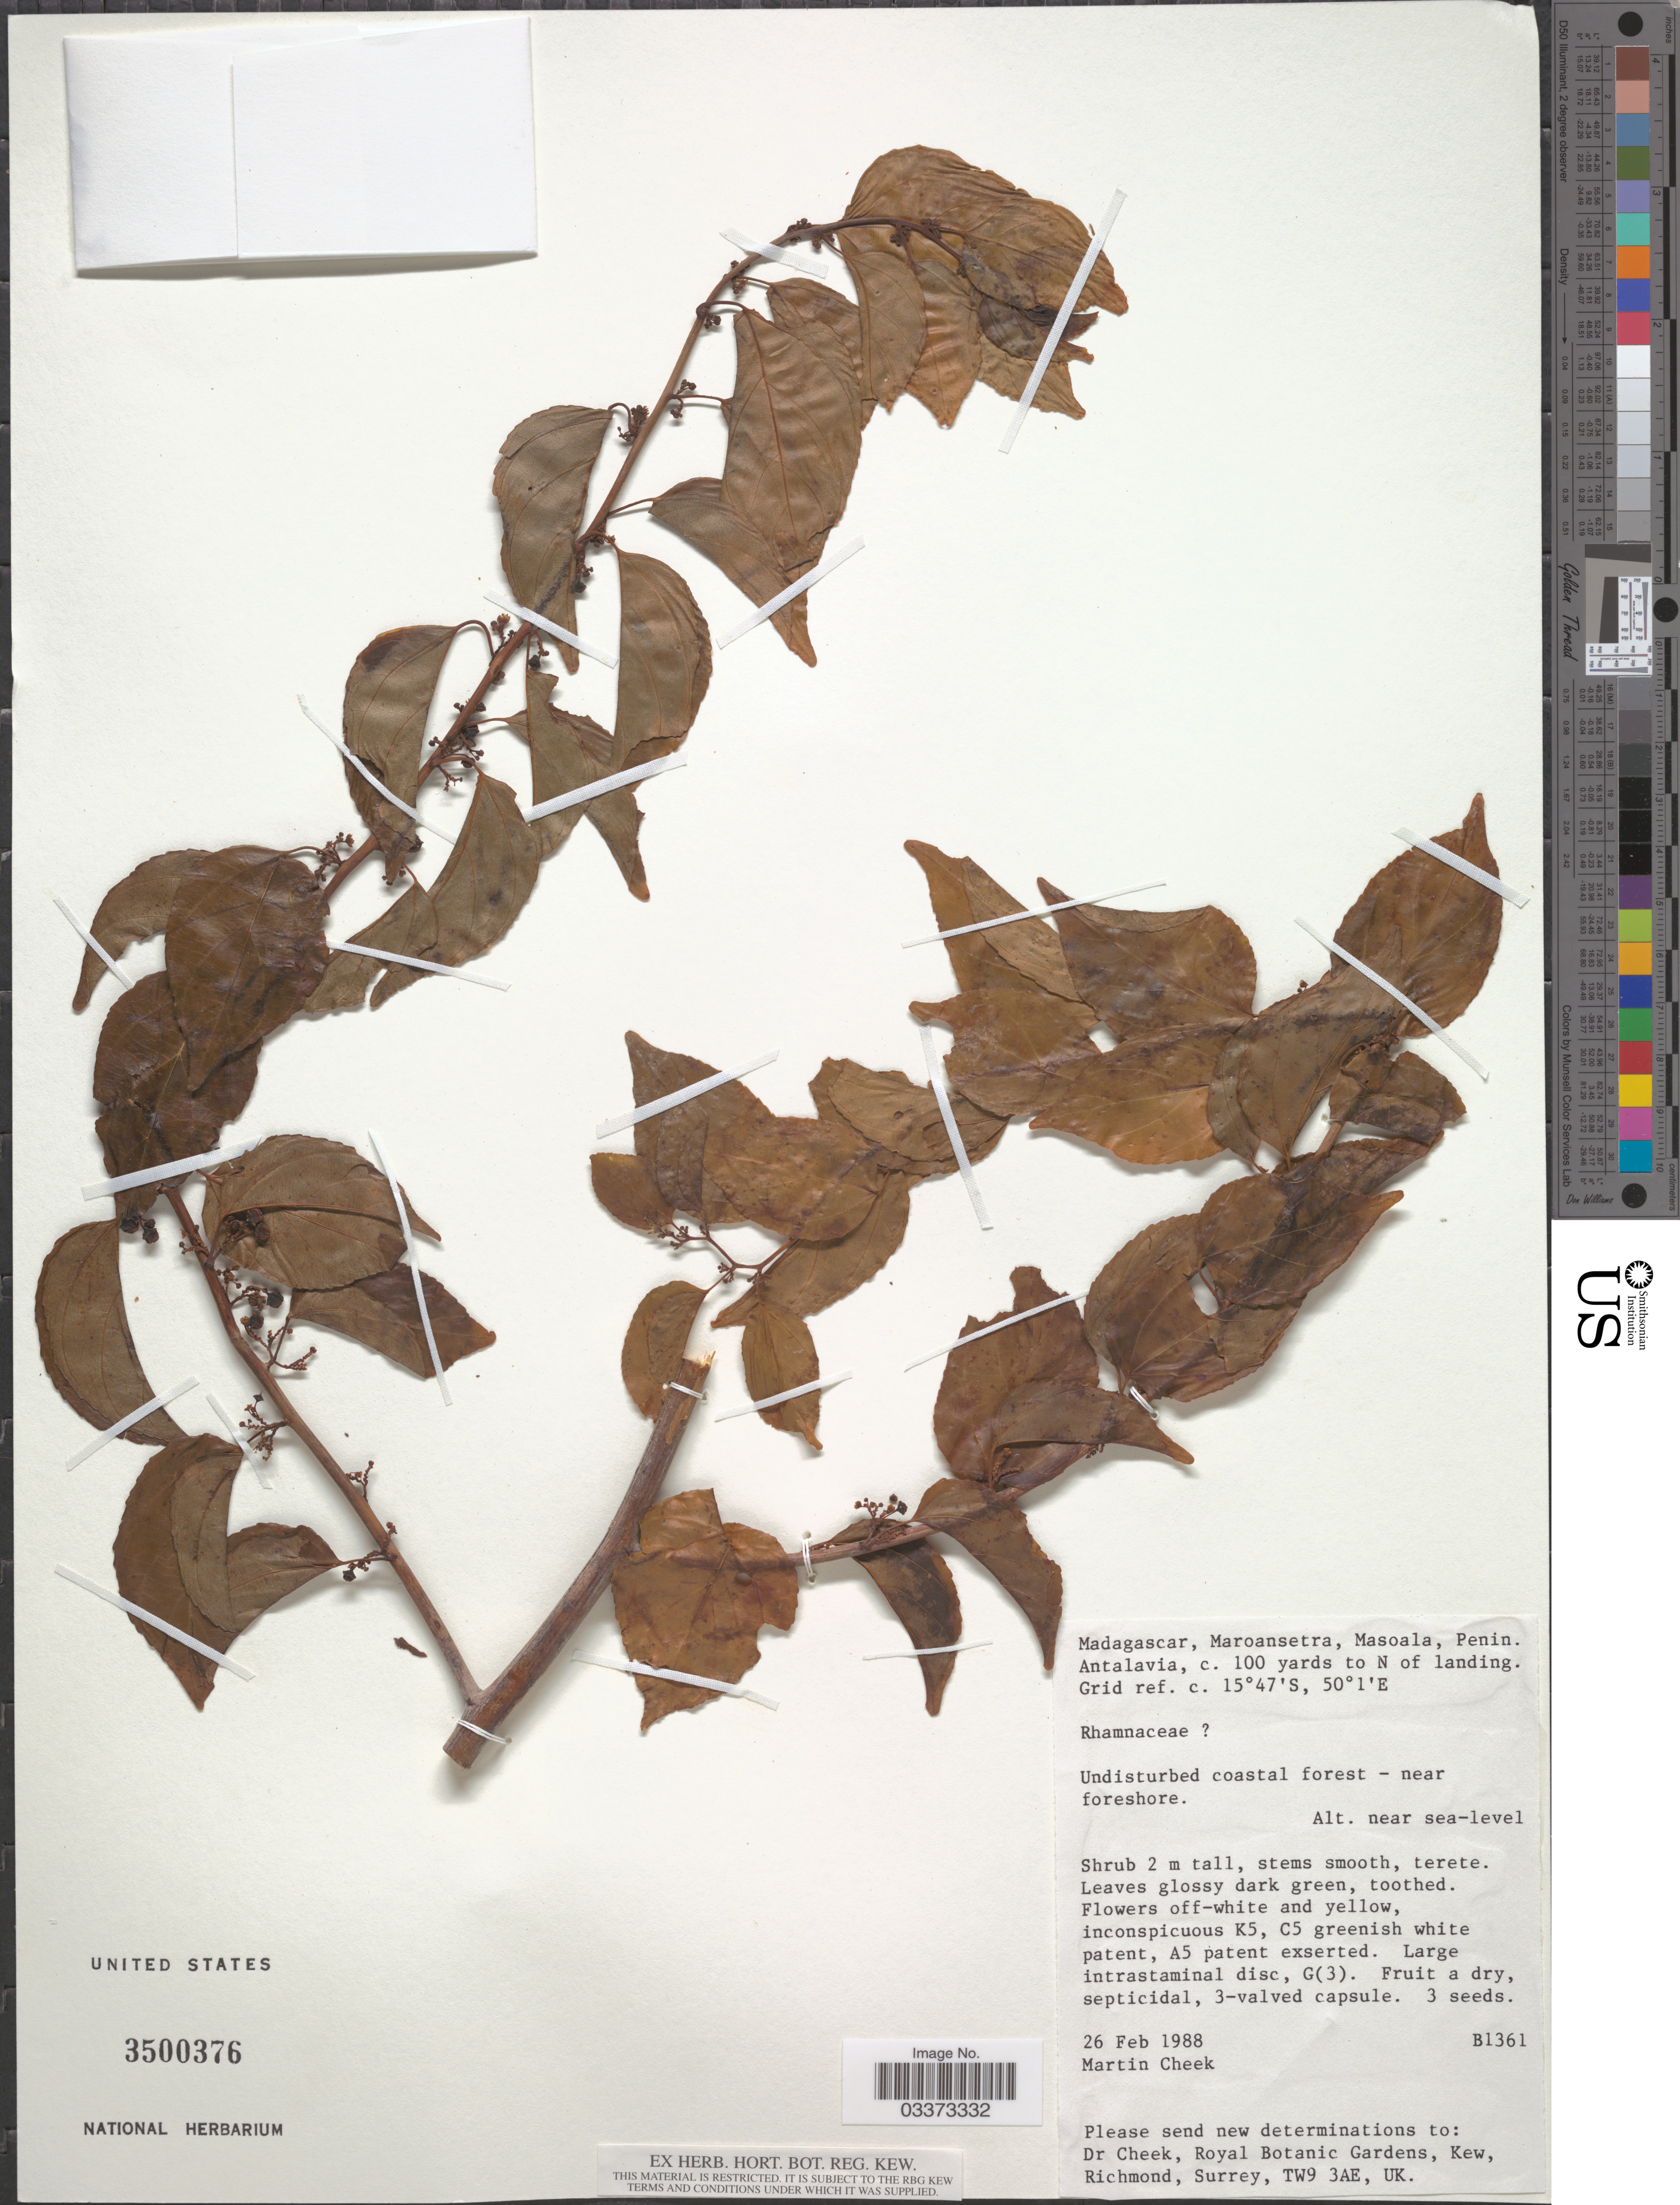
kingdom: Plantae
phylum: Tracheophyta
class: Magnoliopsida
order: Rosales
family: Rhamnaceae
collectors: M. Cheek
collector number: B1361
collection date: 1988-02-26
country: Madagascar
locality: Maroansetra, Masoala, Penin. Antalavia, c. 100 yards to N of landing. Undisturbed coastal forest - near foreshore.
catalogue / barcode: US 3500376